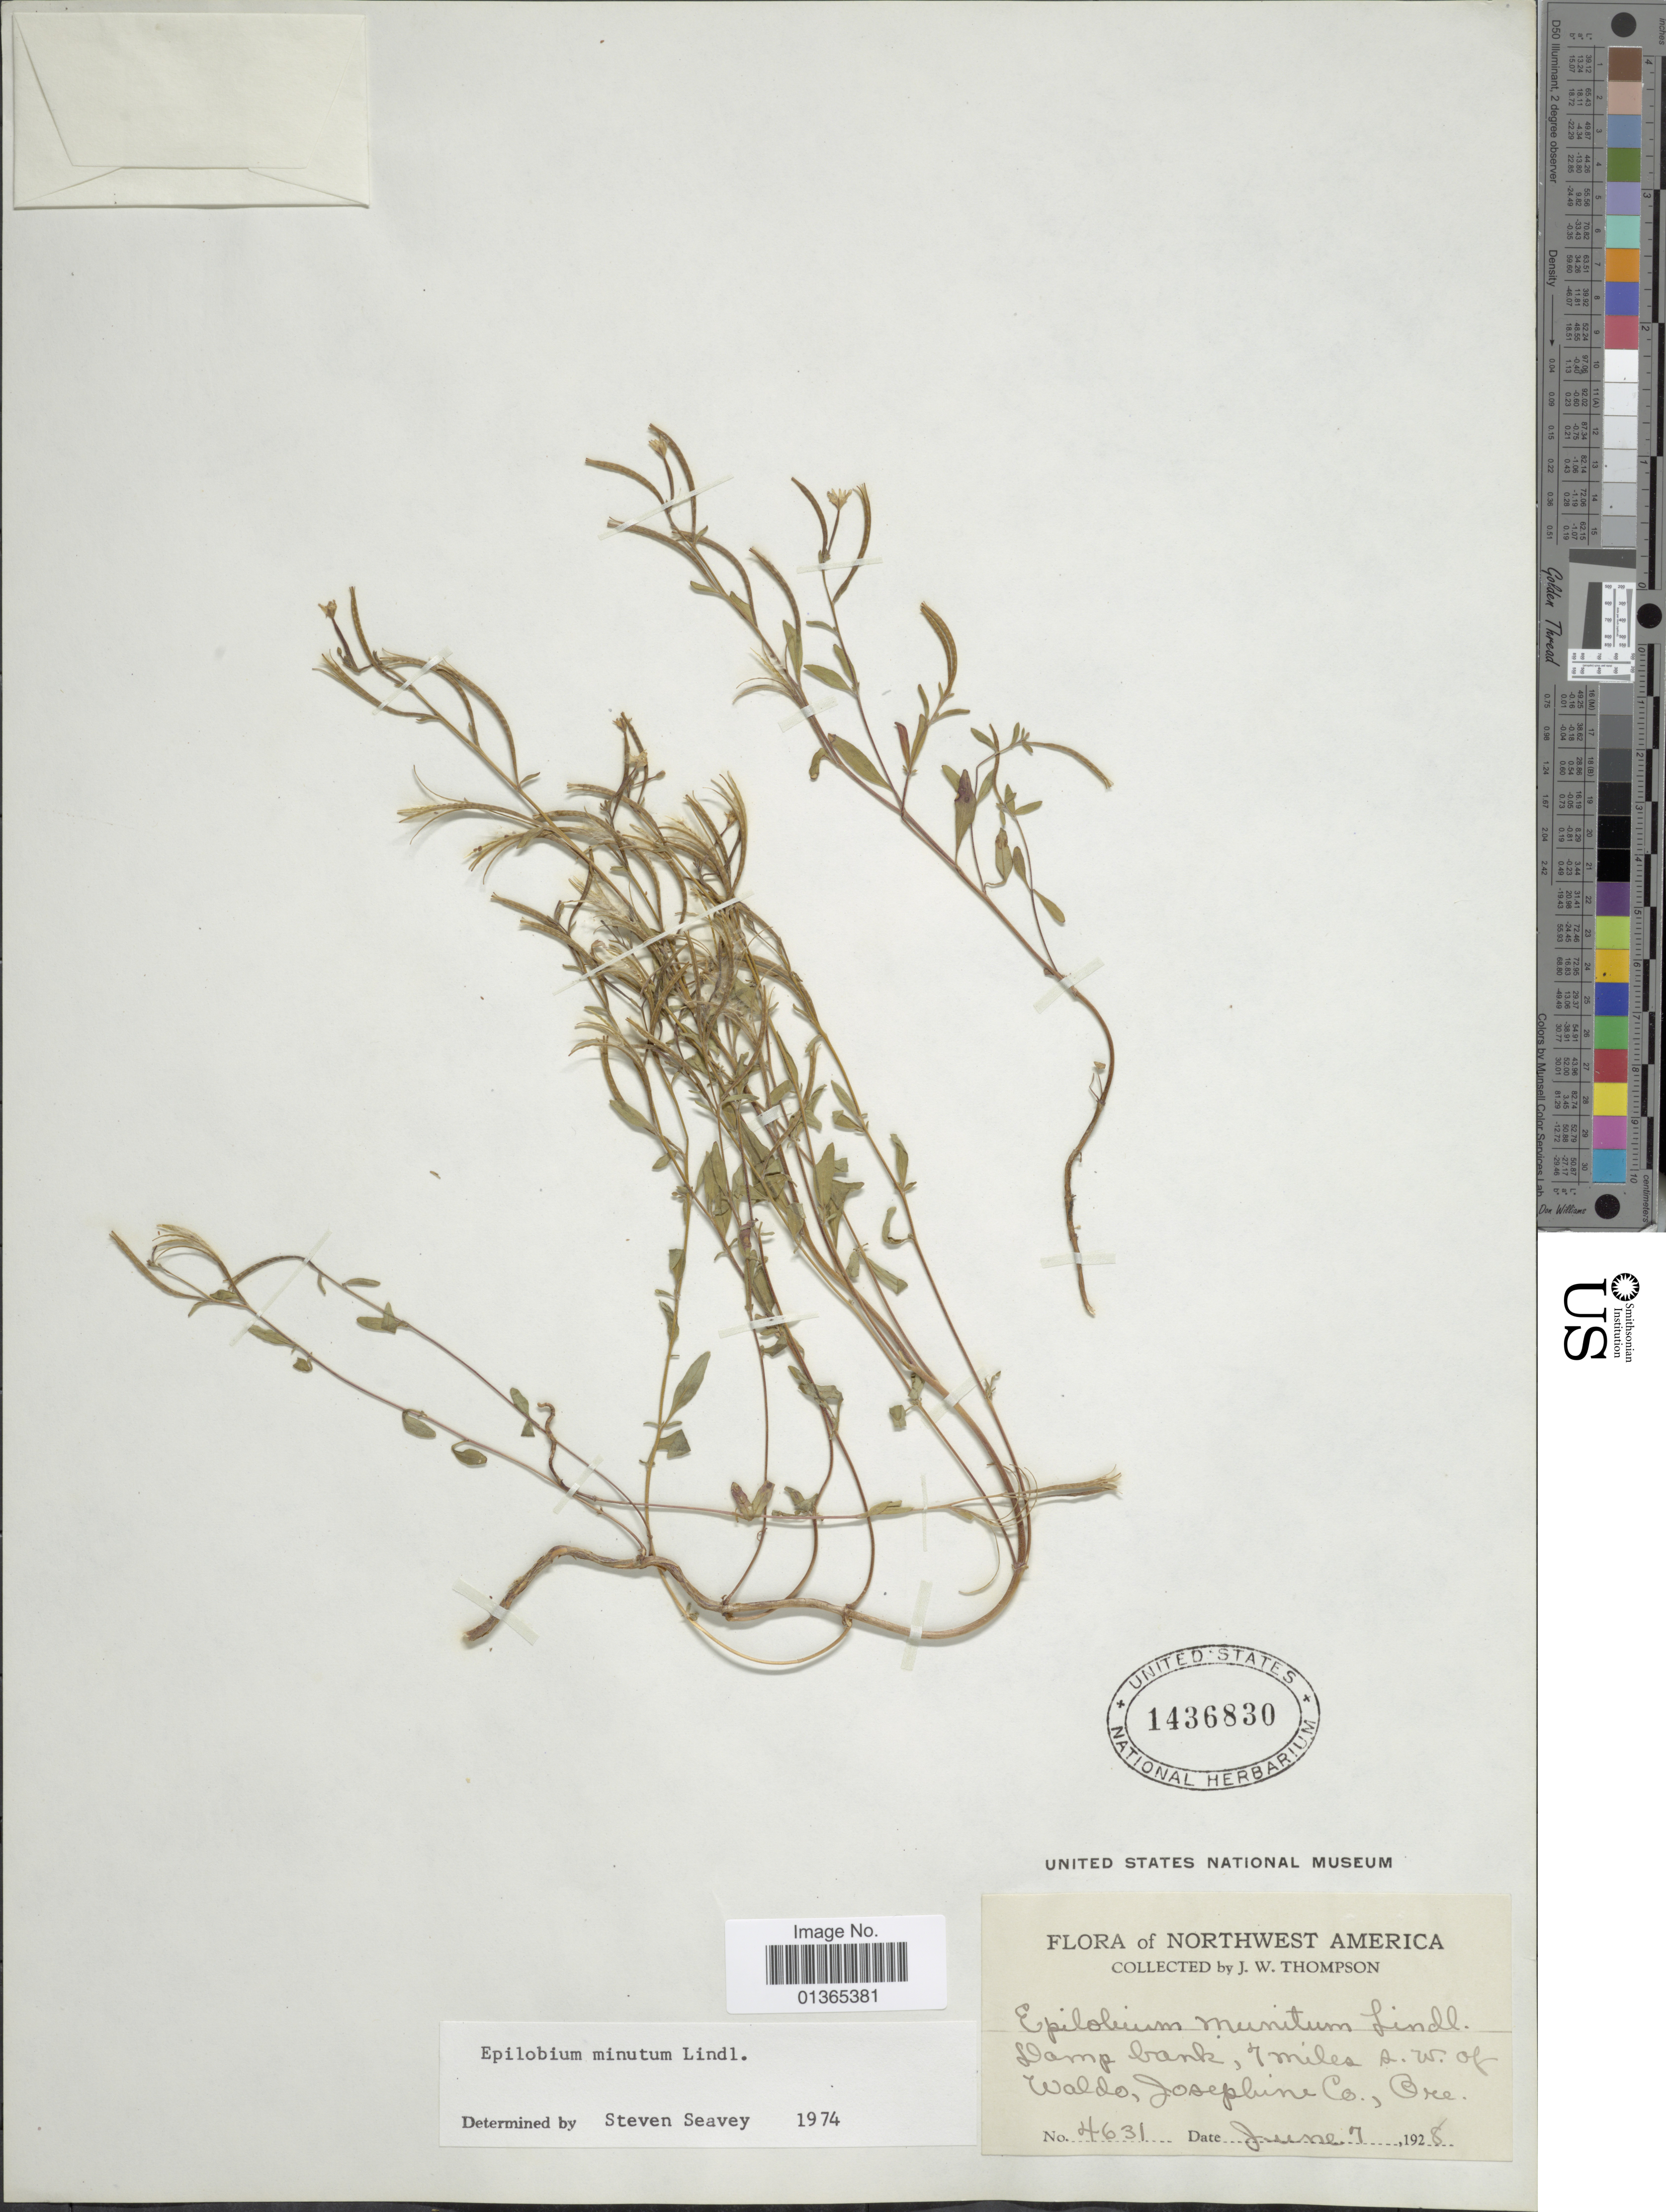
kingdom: Plantae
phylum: Tracheophyta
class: Magnoliopsida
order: Myrtales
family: Onagraceae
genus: Epilobium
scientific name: Epilobium minutum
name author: Lindl. ex Lehm.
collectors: J. W. Thompson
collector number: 4631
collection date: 1928-06-07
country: United States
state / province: Oregon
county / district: Josephine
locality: Damp bank, 7 miles s.w. of Waldo, Josephine Co.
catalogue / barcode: US 1436830